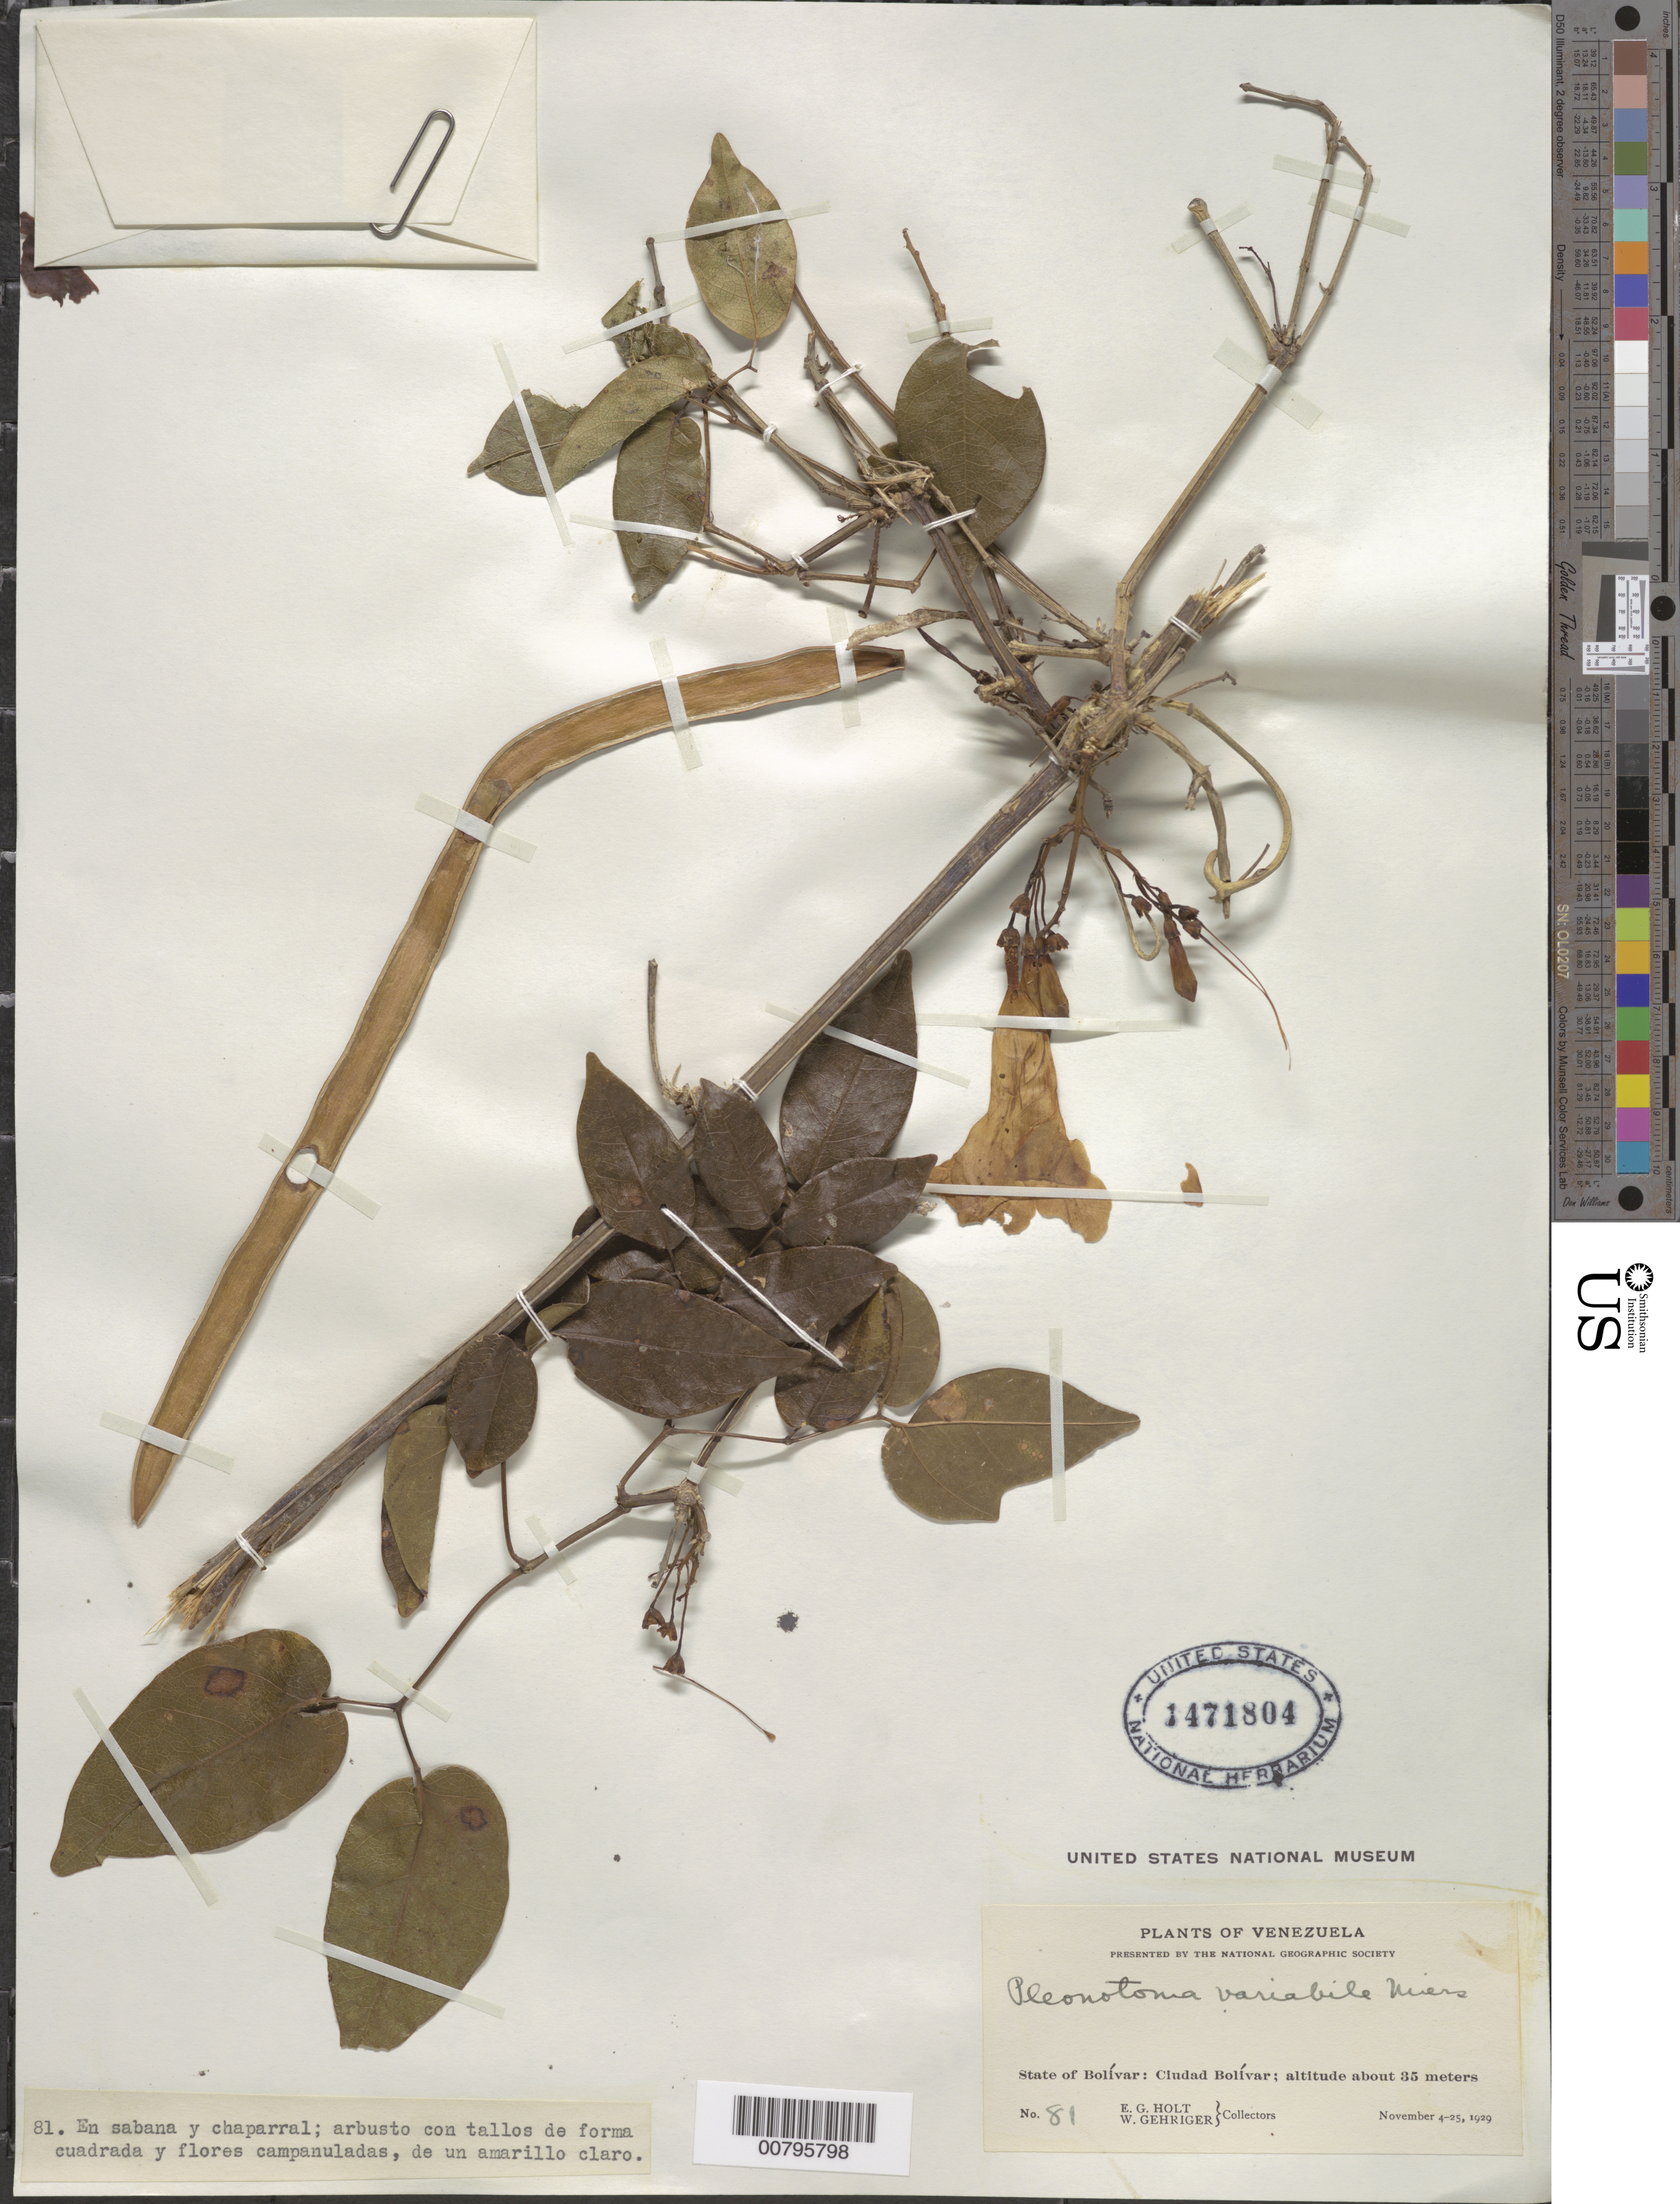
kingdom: Plantae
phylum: Tracheophyta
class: Magnoliopsida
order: Lamiales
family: Bignoniaceae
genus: Pleonotoma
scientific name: Pleonotoma variabilis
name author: (Jacq.) Miers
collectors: E. Holt & W. Gehriger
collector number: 81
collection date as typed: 4-Nov-29 to 25-Nov-29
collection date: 1929-11-04/1929-11-25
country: Venezuela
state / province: Bolívar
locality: Ciudad Bolívar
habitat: Sabana y chaparral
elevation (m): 35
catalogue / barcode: US 1471804